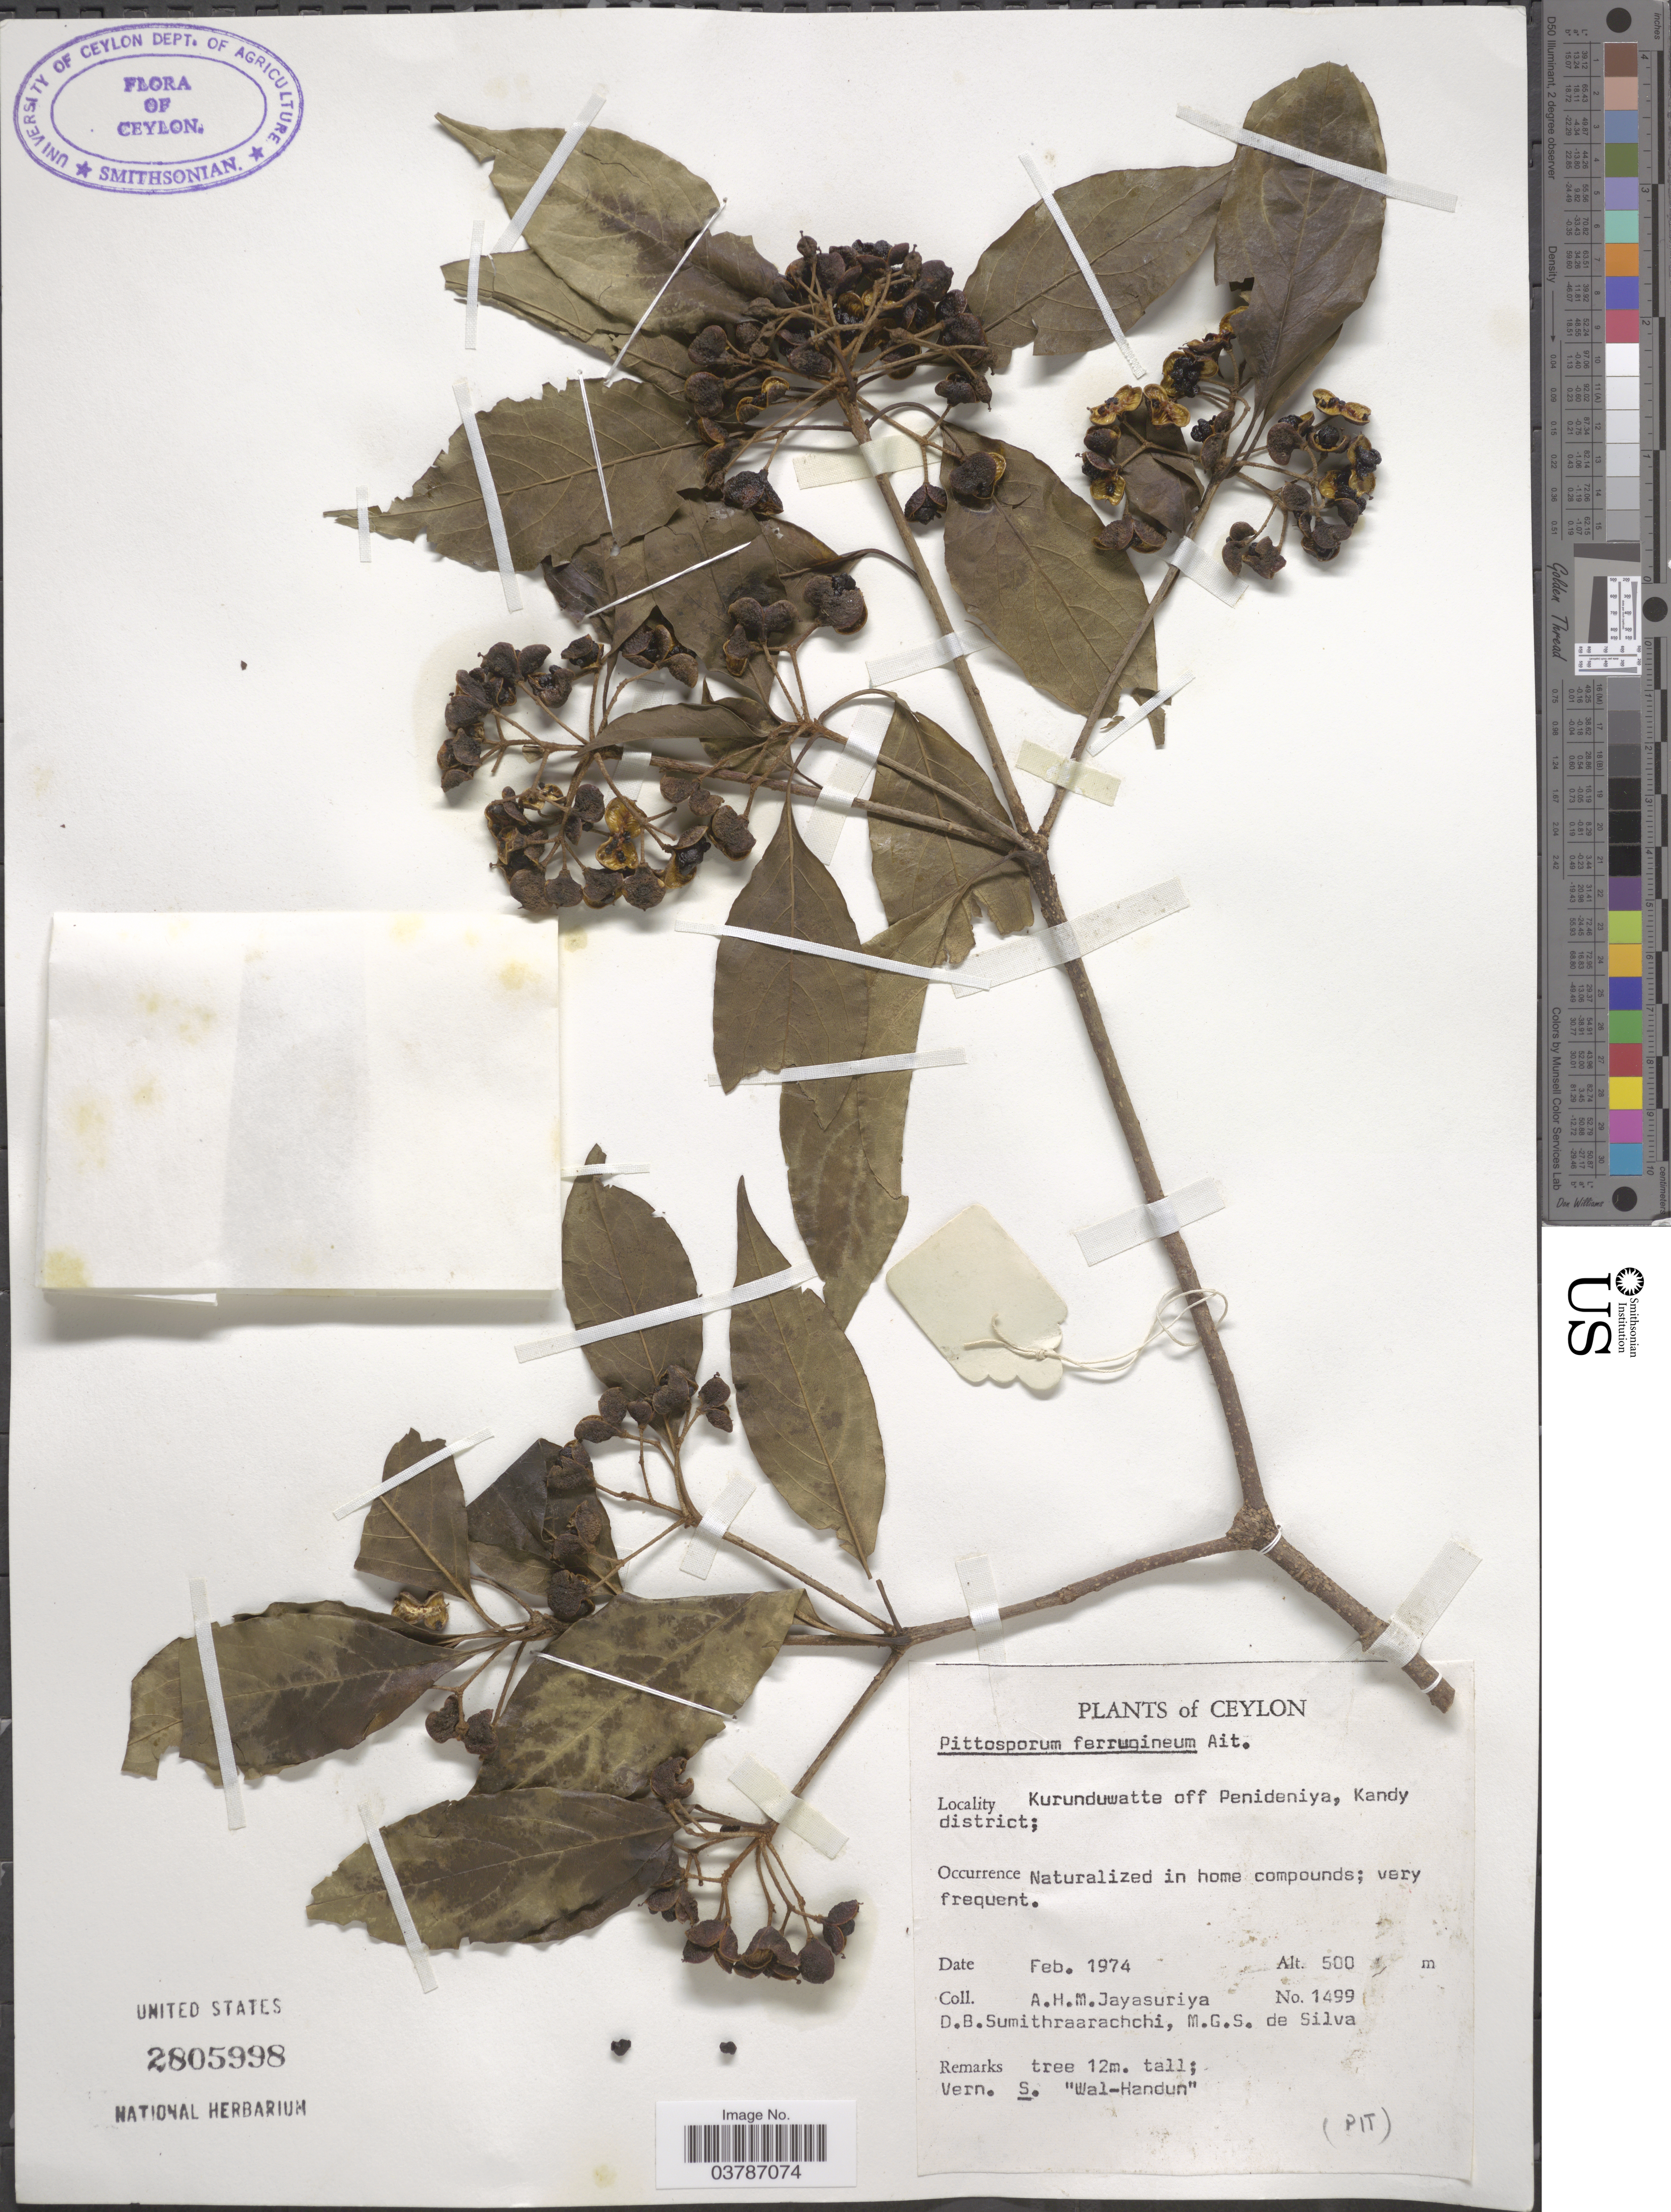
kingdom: Plantae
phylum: Tracheophyta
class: Magnoliopsida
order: Apiales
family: Pittosporaceae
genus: Pittosporum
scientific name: Pittosporum ferrugineum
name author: Dryand. ex Aiton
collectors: A. H. Jayasuriya, D. B. Sumithraarachchi & M. G. Silva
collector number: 1499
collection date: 1974-02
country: Sri Lanka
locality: Ceylon. Kurunduwatte off Penideniya, Kandy district.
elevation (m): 500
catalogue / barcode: US 2805998